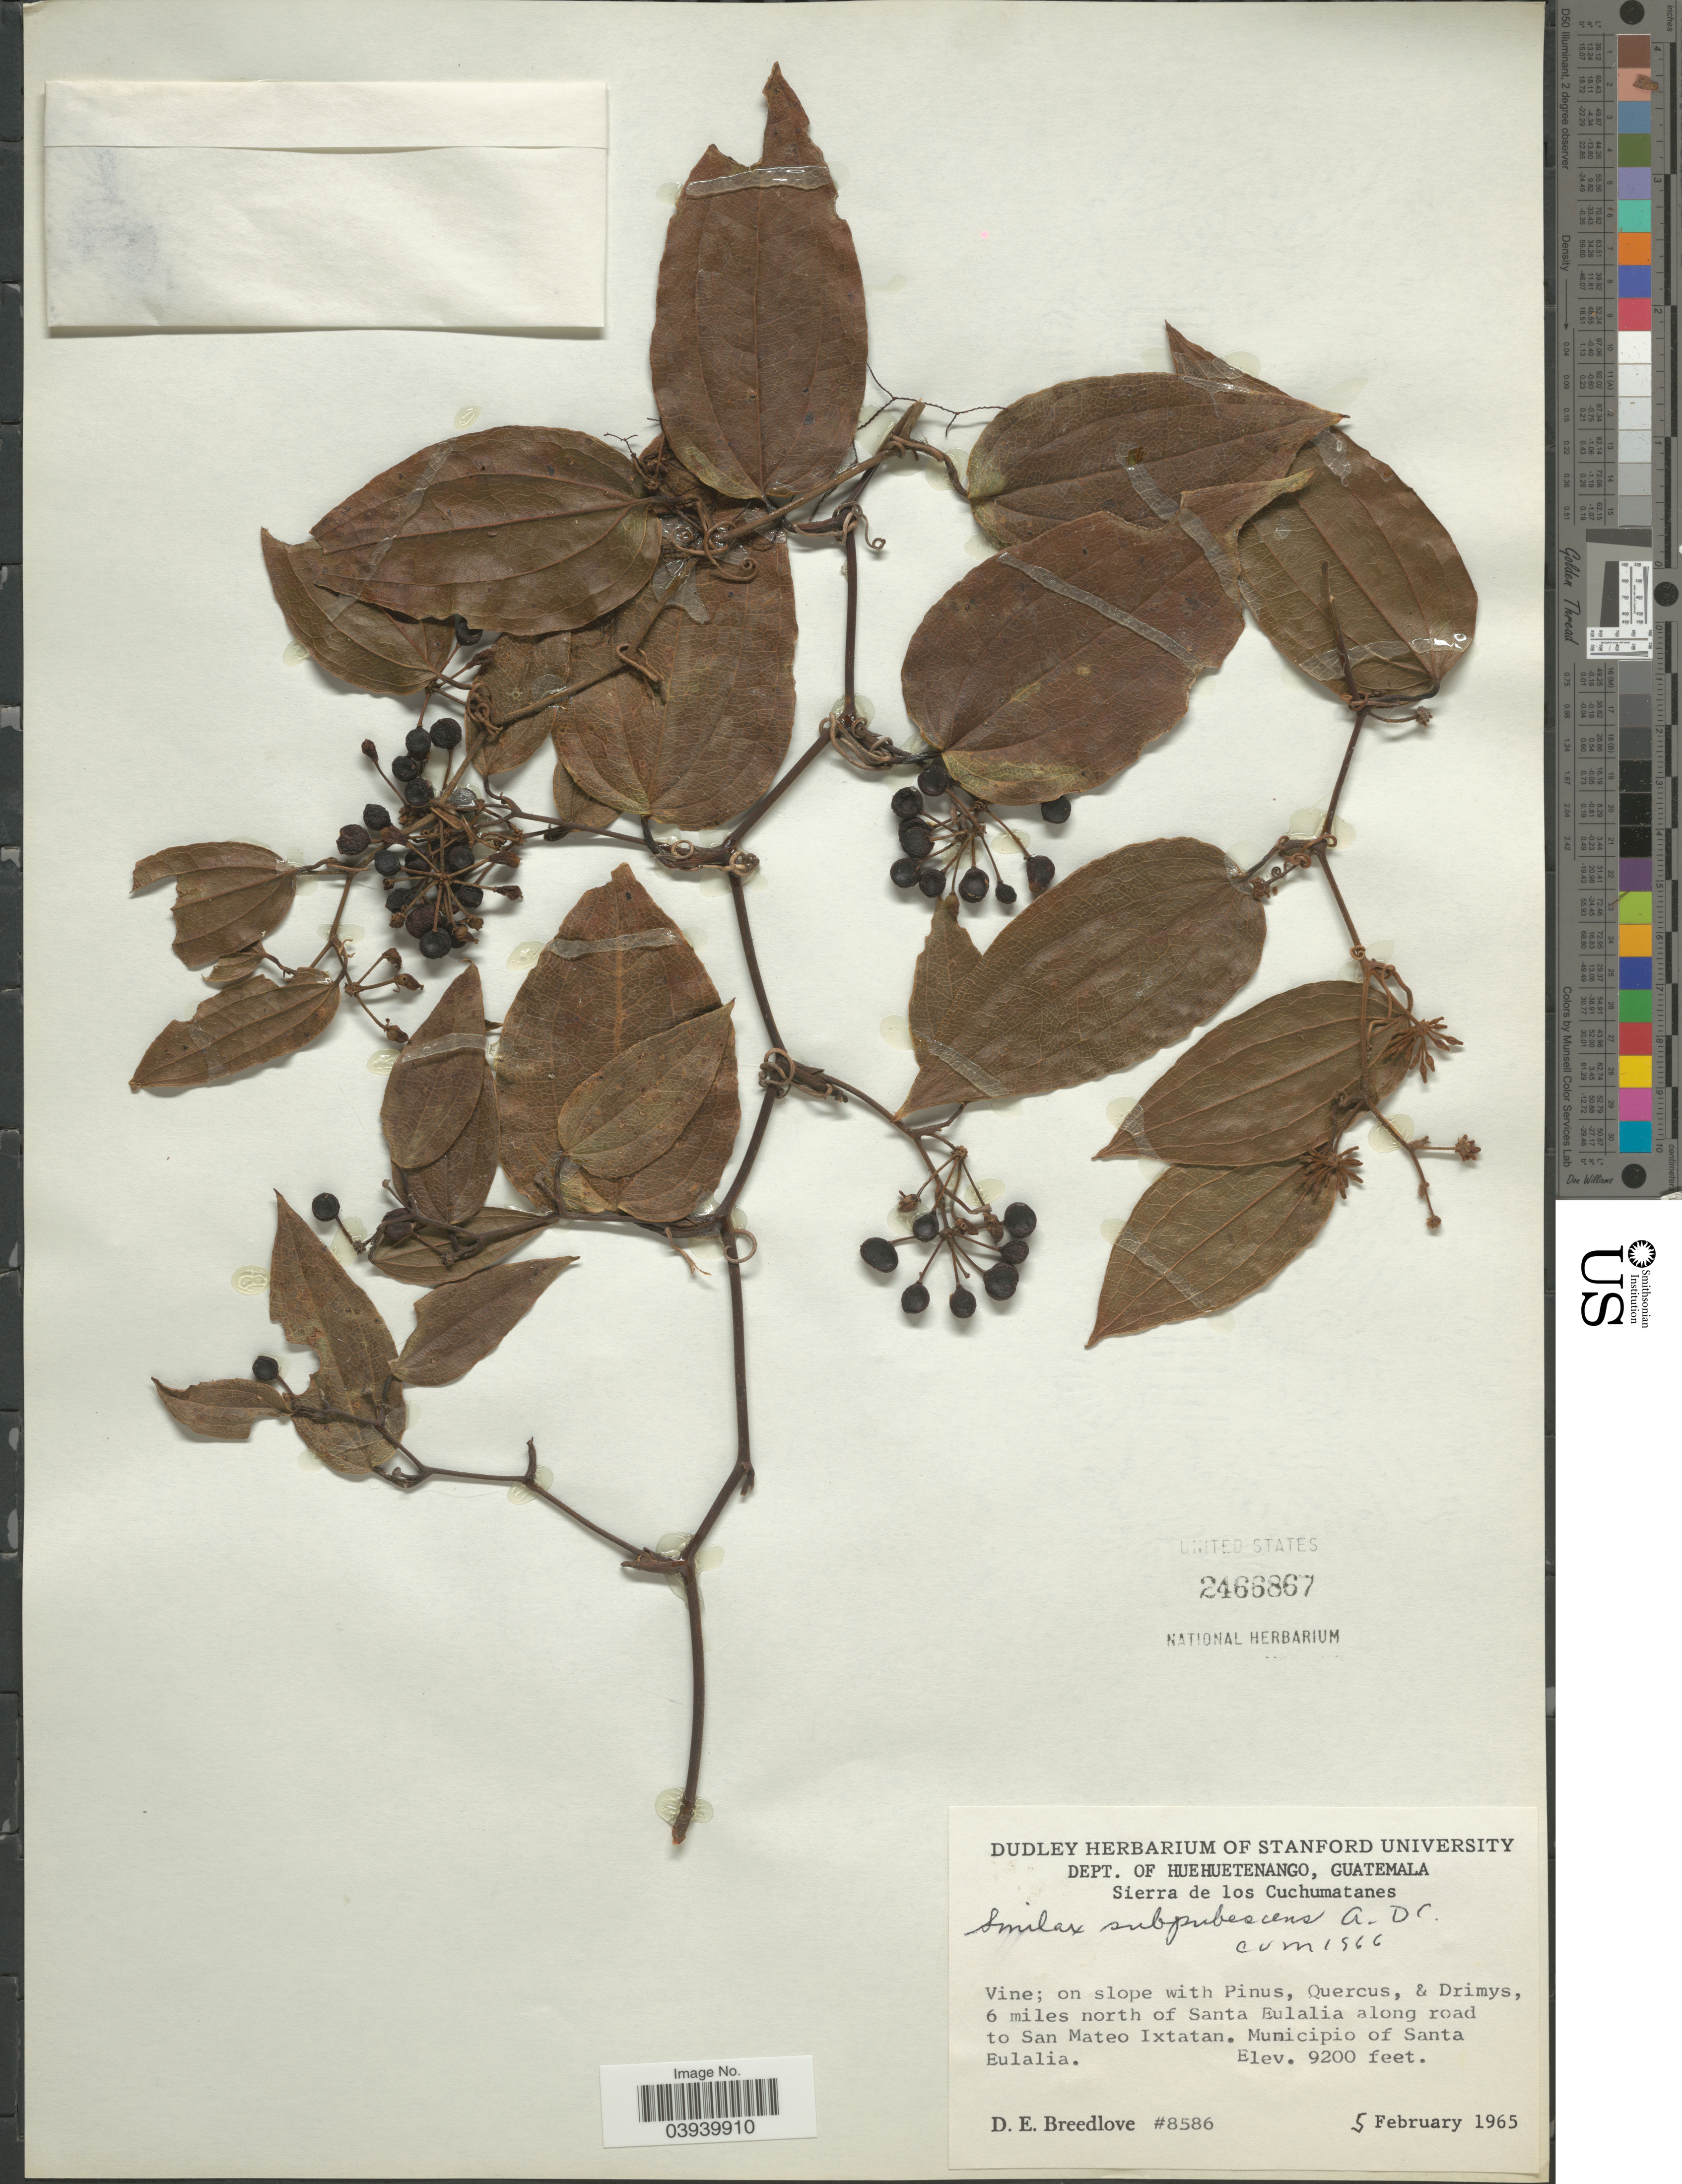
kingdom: Plantae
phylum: Tracheophyta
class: Liliopsida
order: Liliales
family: Smilacaceae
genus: Smilax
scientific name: Smilax subpubescens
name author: A. DC.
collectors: D. E. Breedlove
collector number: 8586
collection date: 1965-02-05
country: Guatemala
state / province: Huehuetenango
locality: Dept. of Huehuetenango. Sierra de los Cuchumatanes. On slope, 6 miles north of Santa Eulalia along road to San Mateo Ixtatan. Municipio of Santa Eulalia.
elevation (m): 2804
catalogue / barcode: US 2466867